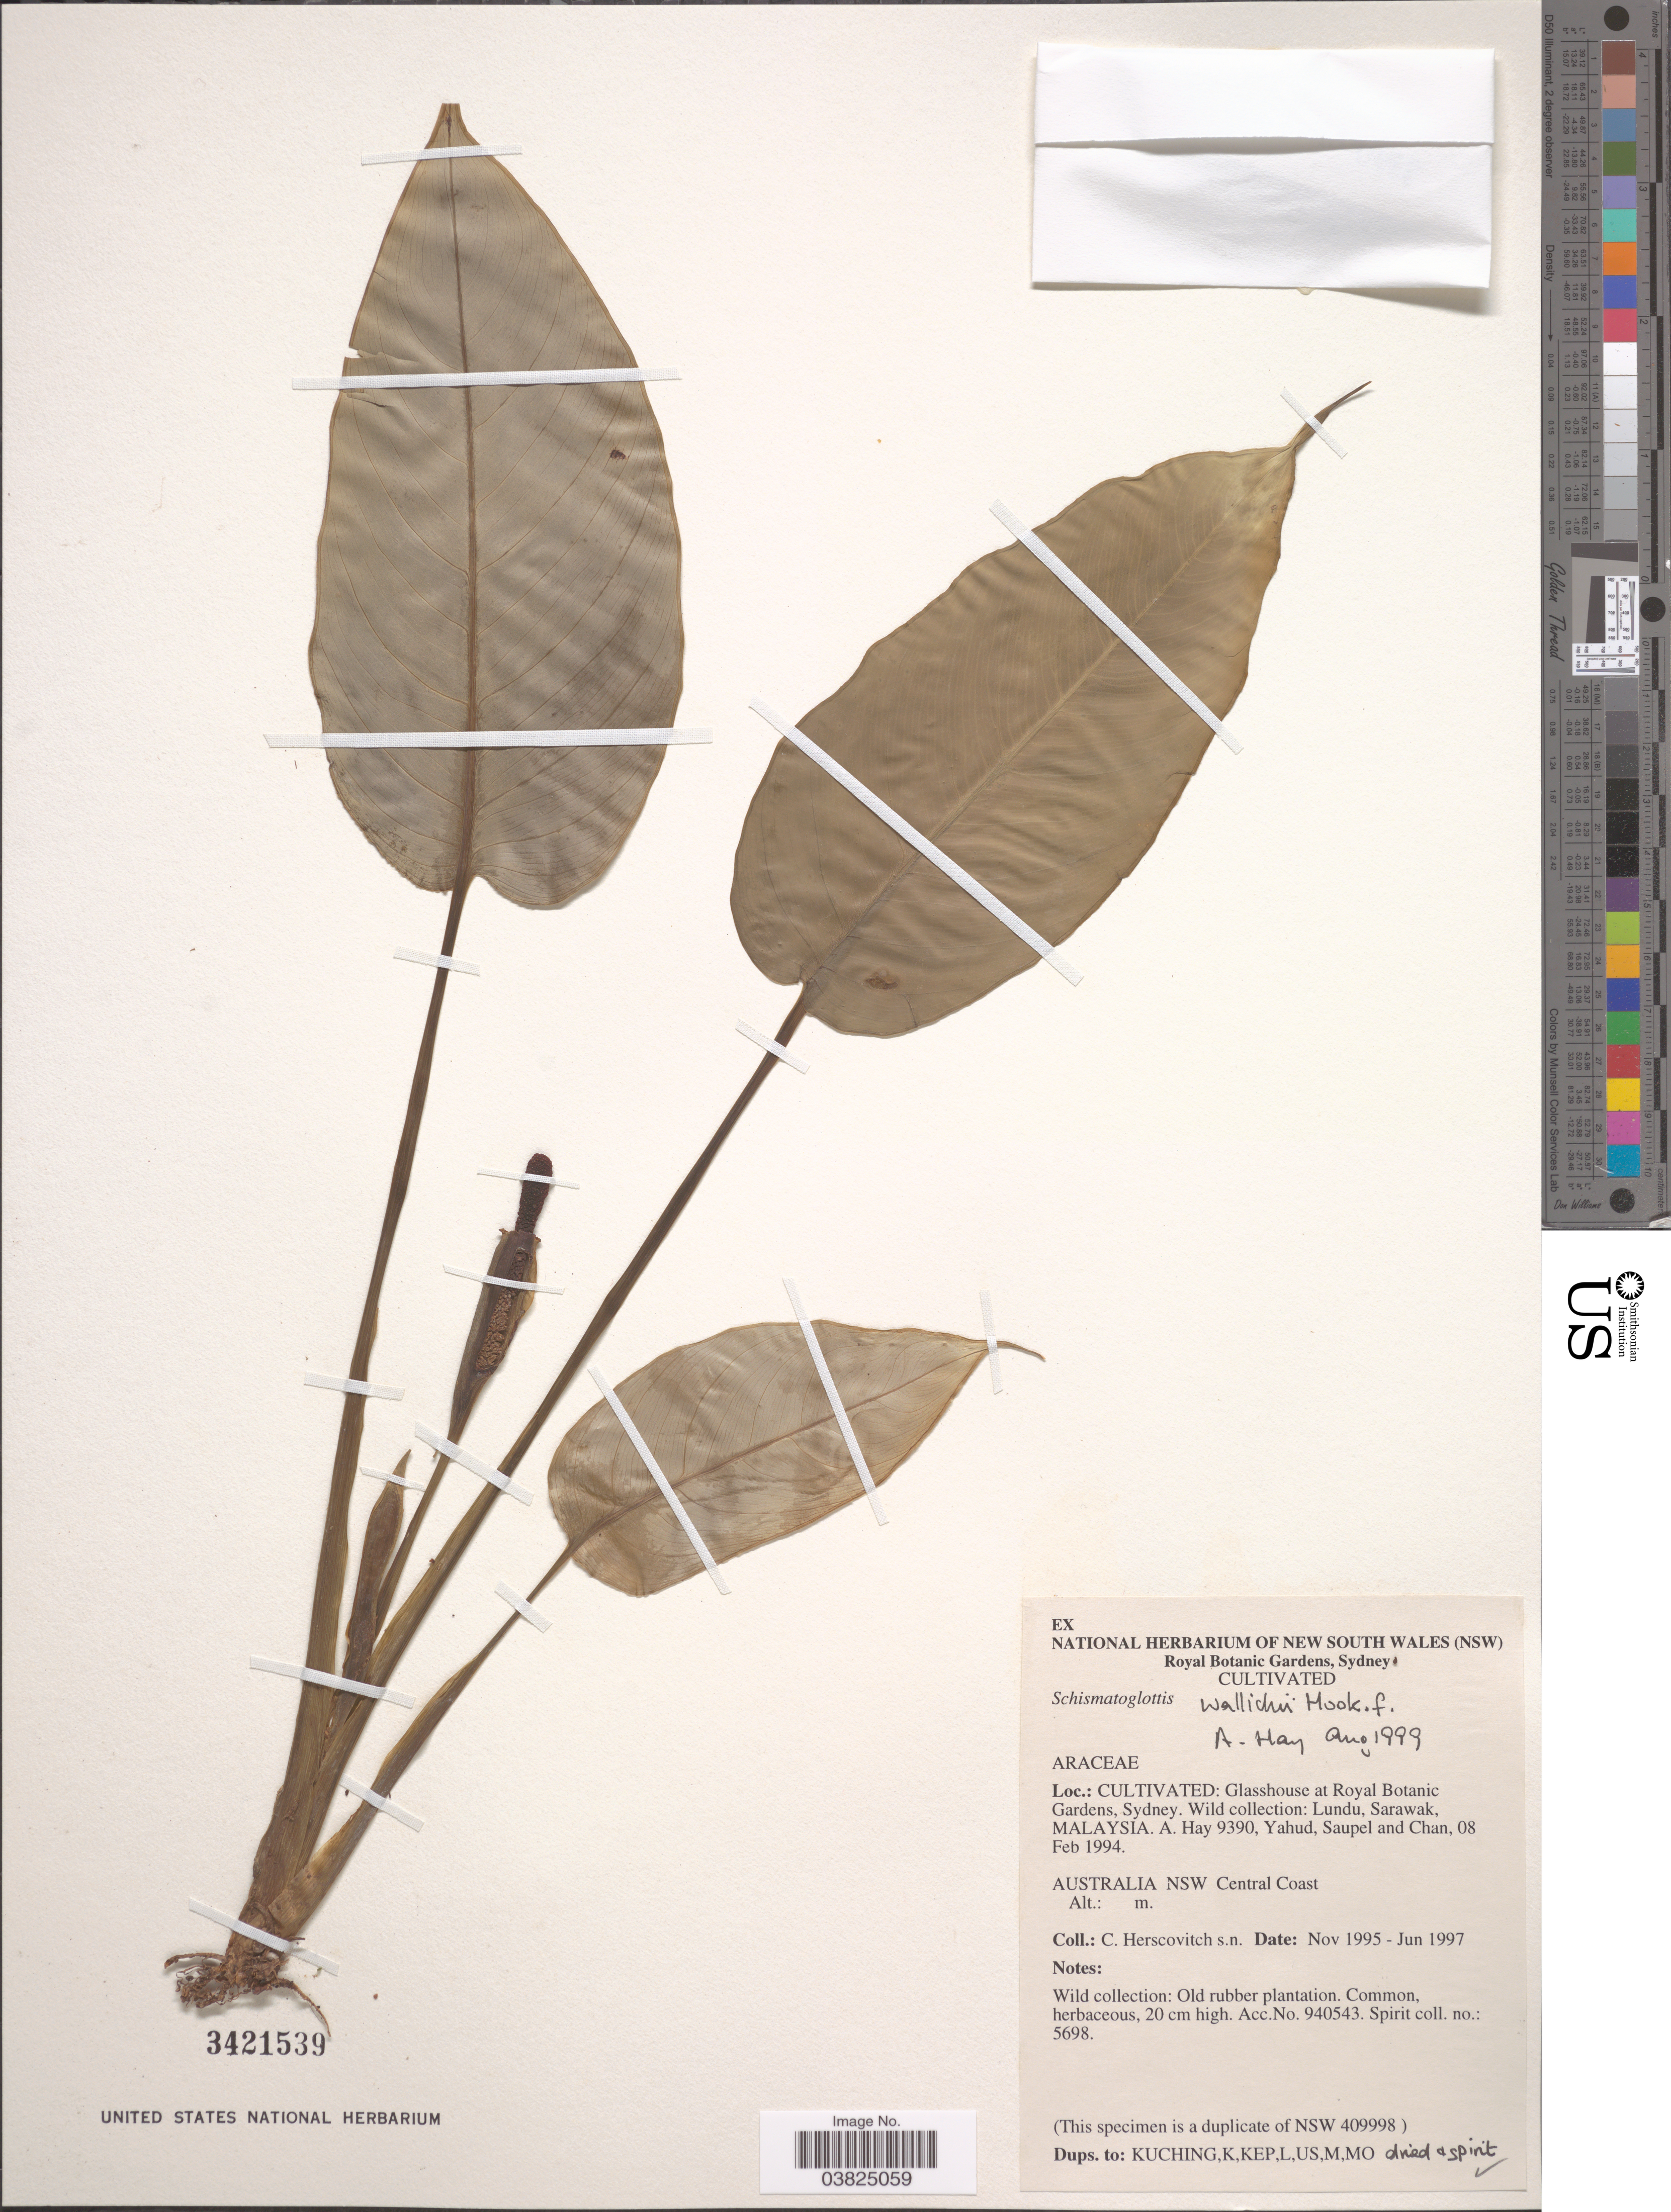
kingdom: Plantae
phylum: Tracheophyta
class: Liliopsida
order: Alismatales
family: Araceae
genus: Schismatoglottis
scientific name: Schismatoglottis wallichii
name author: Hook. f.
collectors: C. Herscovitch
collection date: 1995-11/1997-06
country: Australia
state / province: New South Wales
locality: Glasshouse at Royal Botanic Gardens, Sydney. Central Coast.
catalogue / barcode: US 3421539